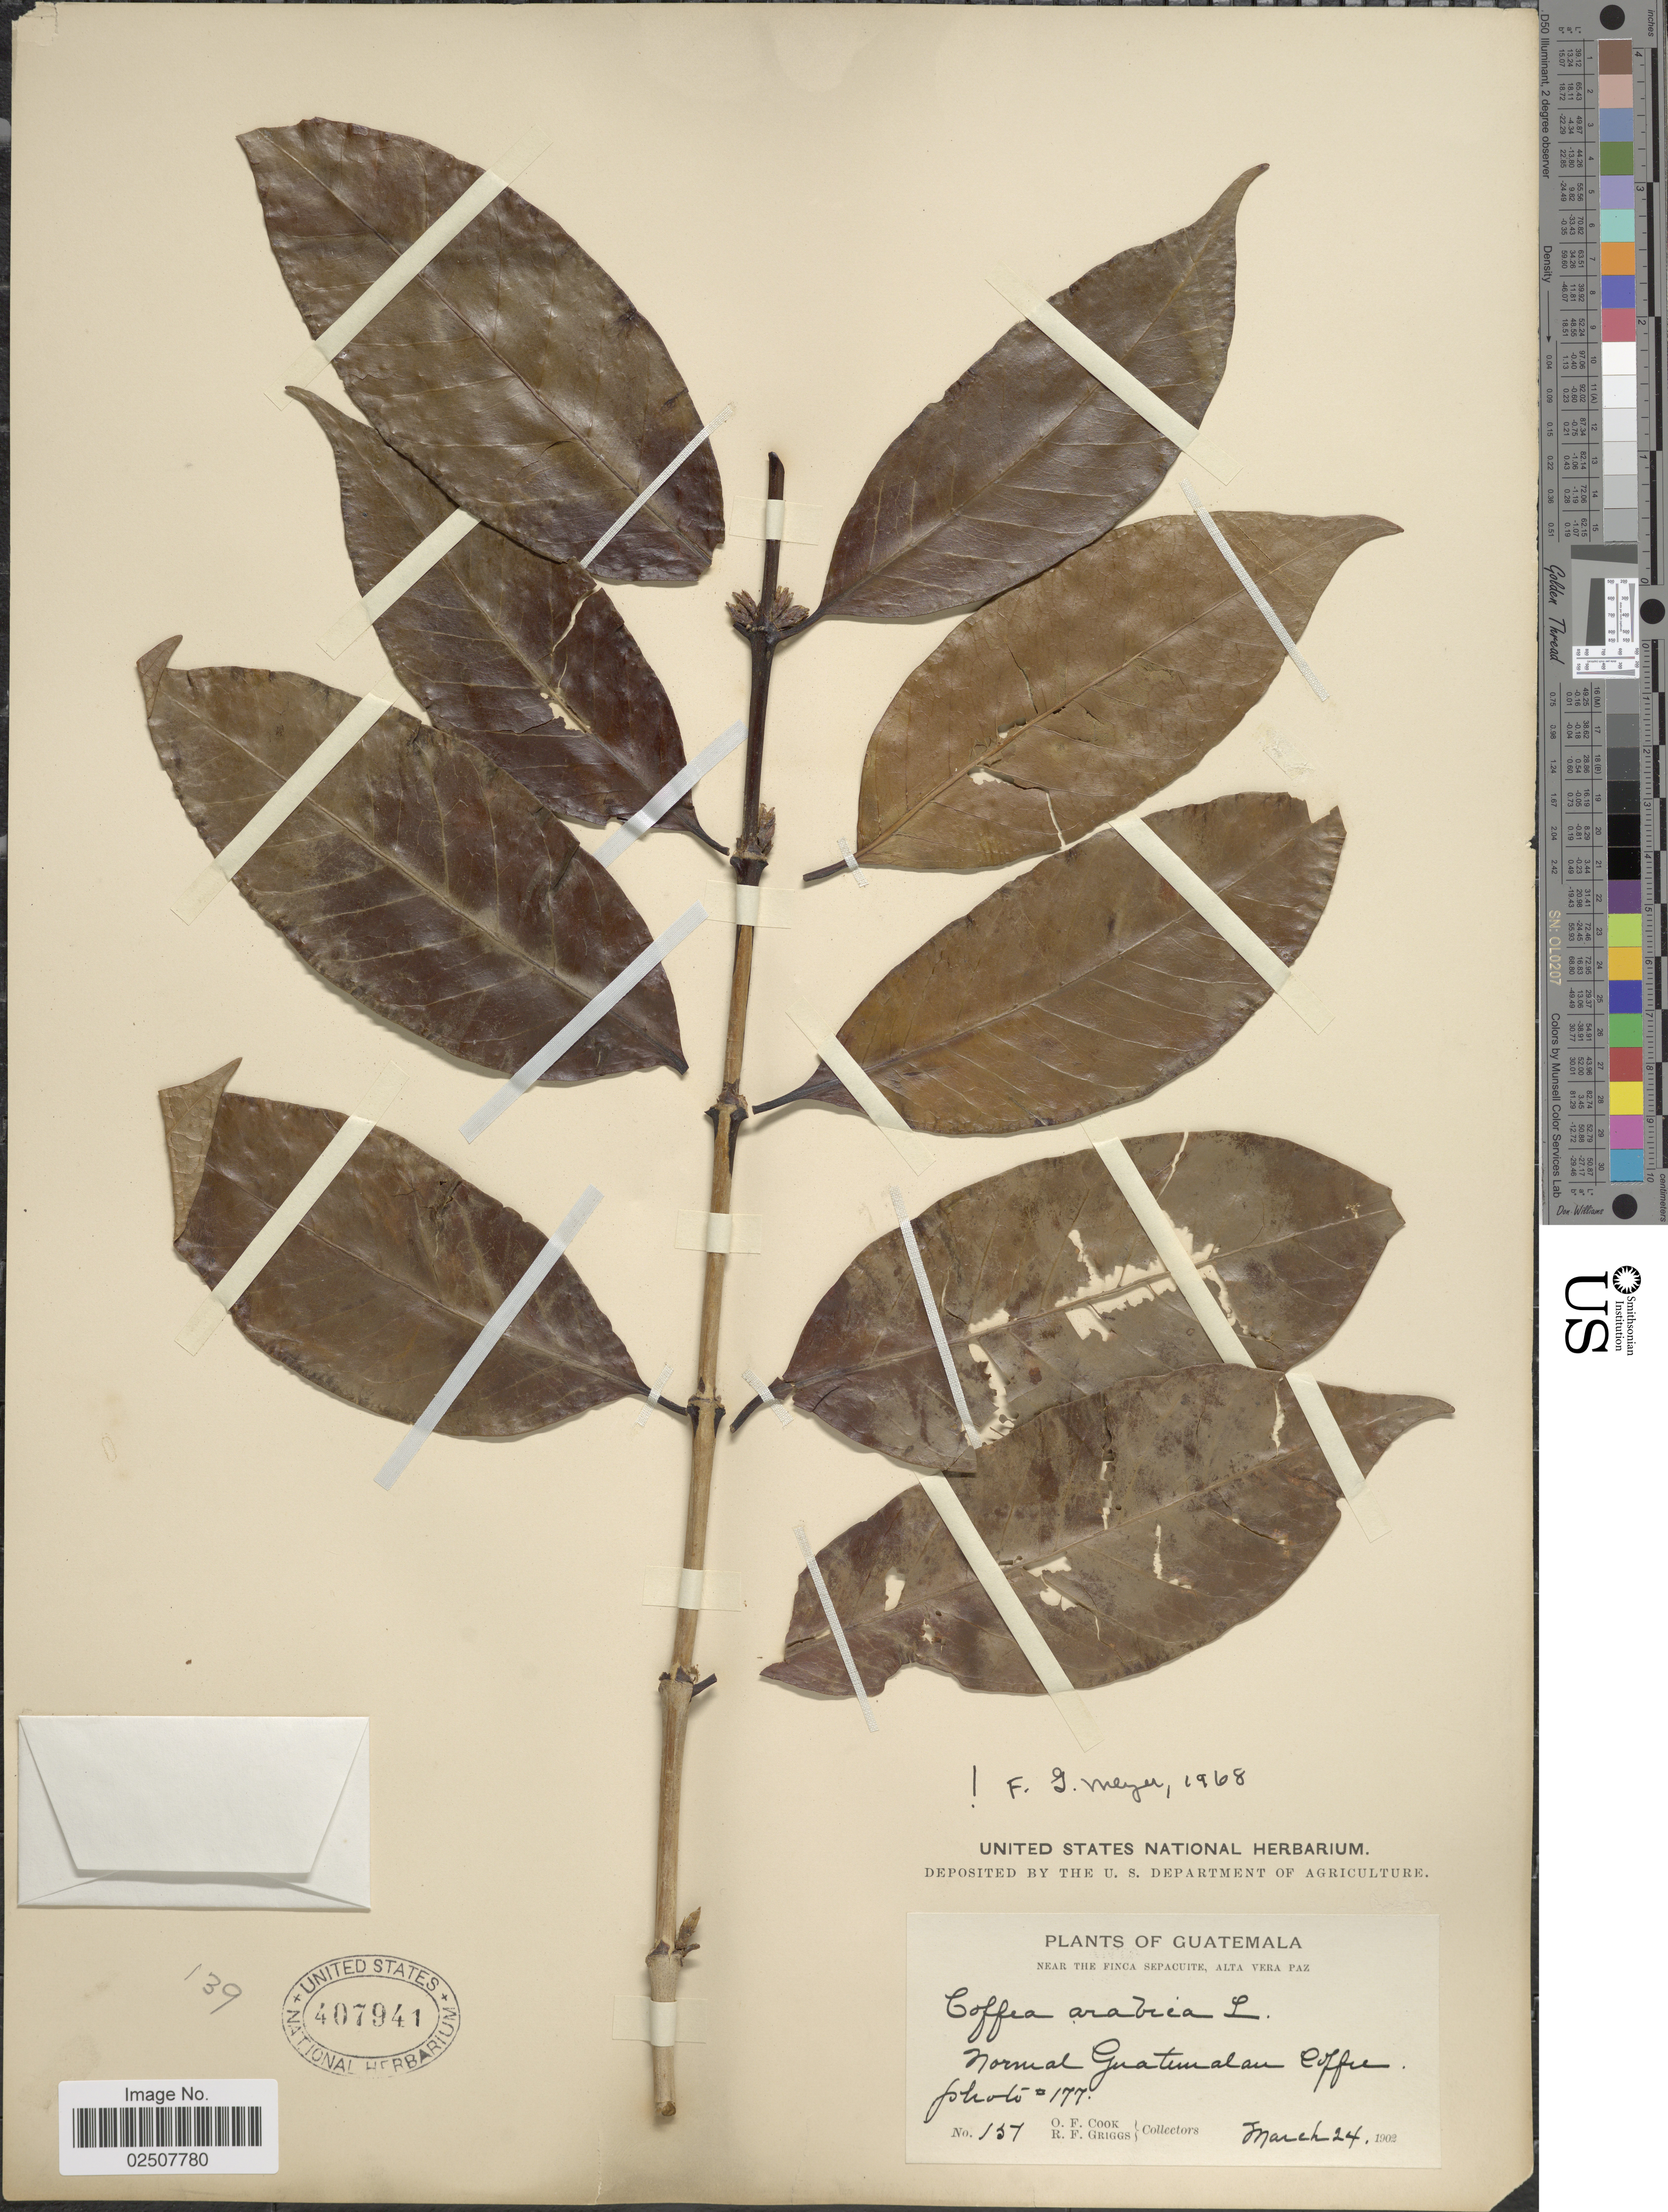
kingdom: Plantae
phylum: Tracheophyta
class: Magnoliopsida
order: Gentianales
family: Rubiaceae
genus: Coffea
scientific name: Coffea arabica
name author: L.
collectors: O. F. Cook & R. F. Griggs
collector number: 151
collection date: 1902-03-24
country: Guatemala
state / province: Alta Verapaz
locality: Near The Finca Sepacuite, Normal Guatemalan Coffee photo # 177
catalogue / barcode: US 407941